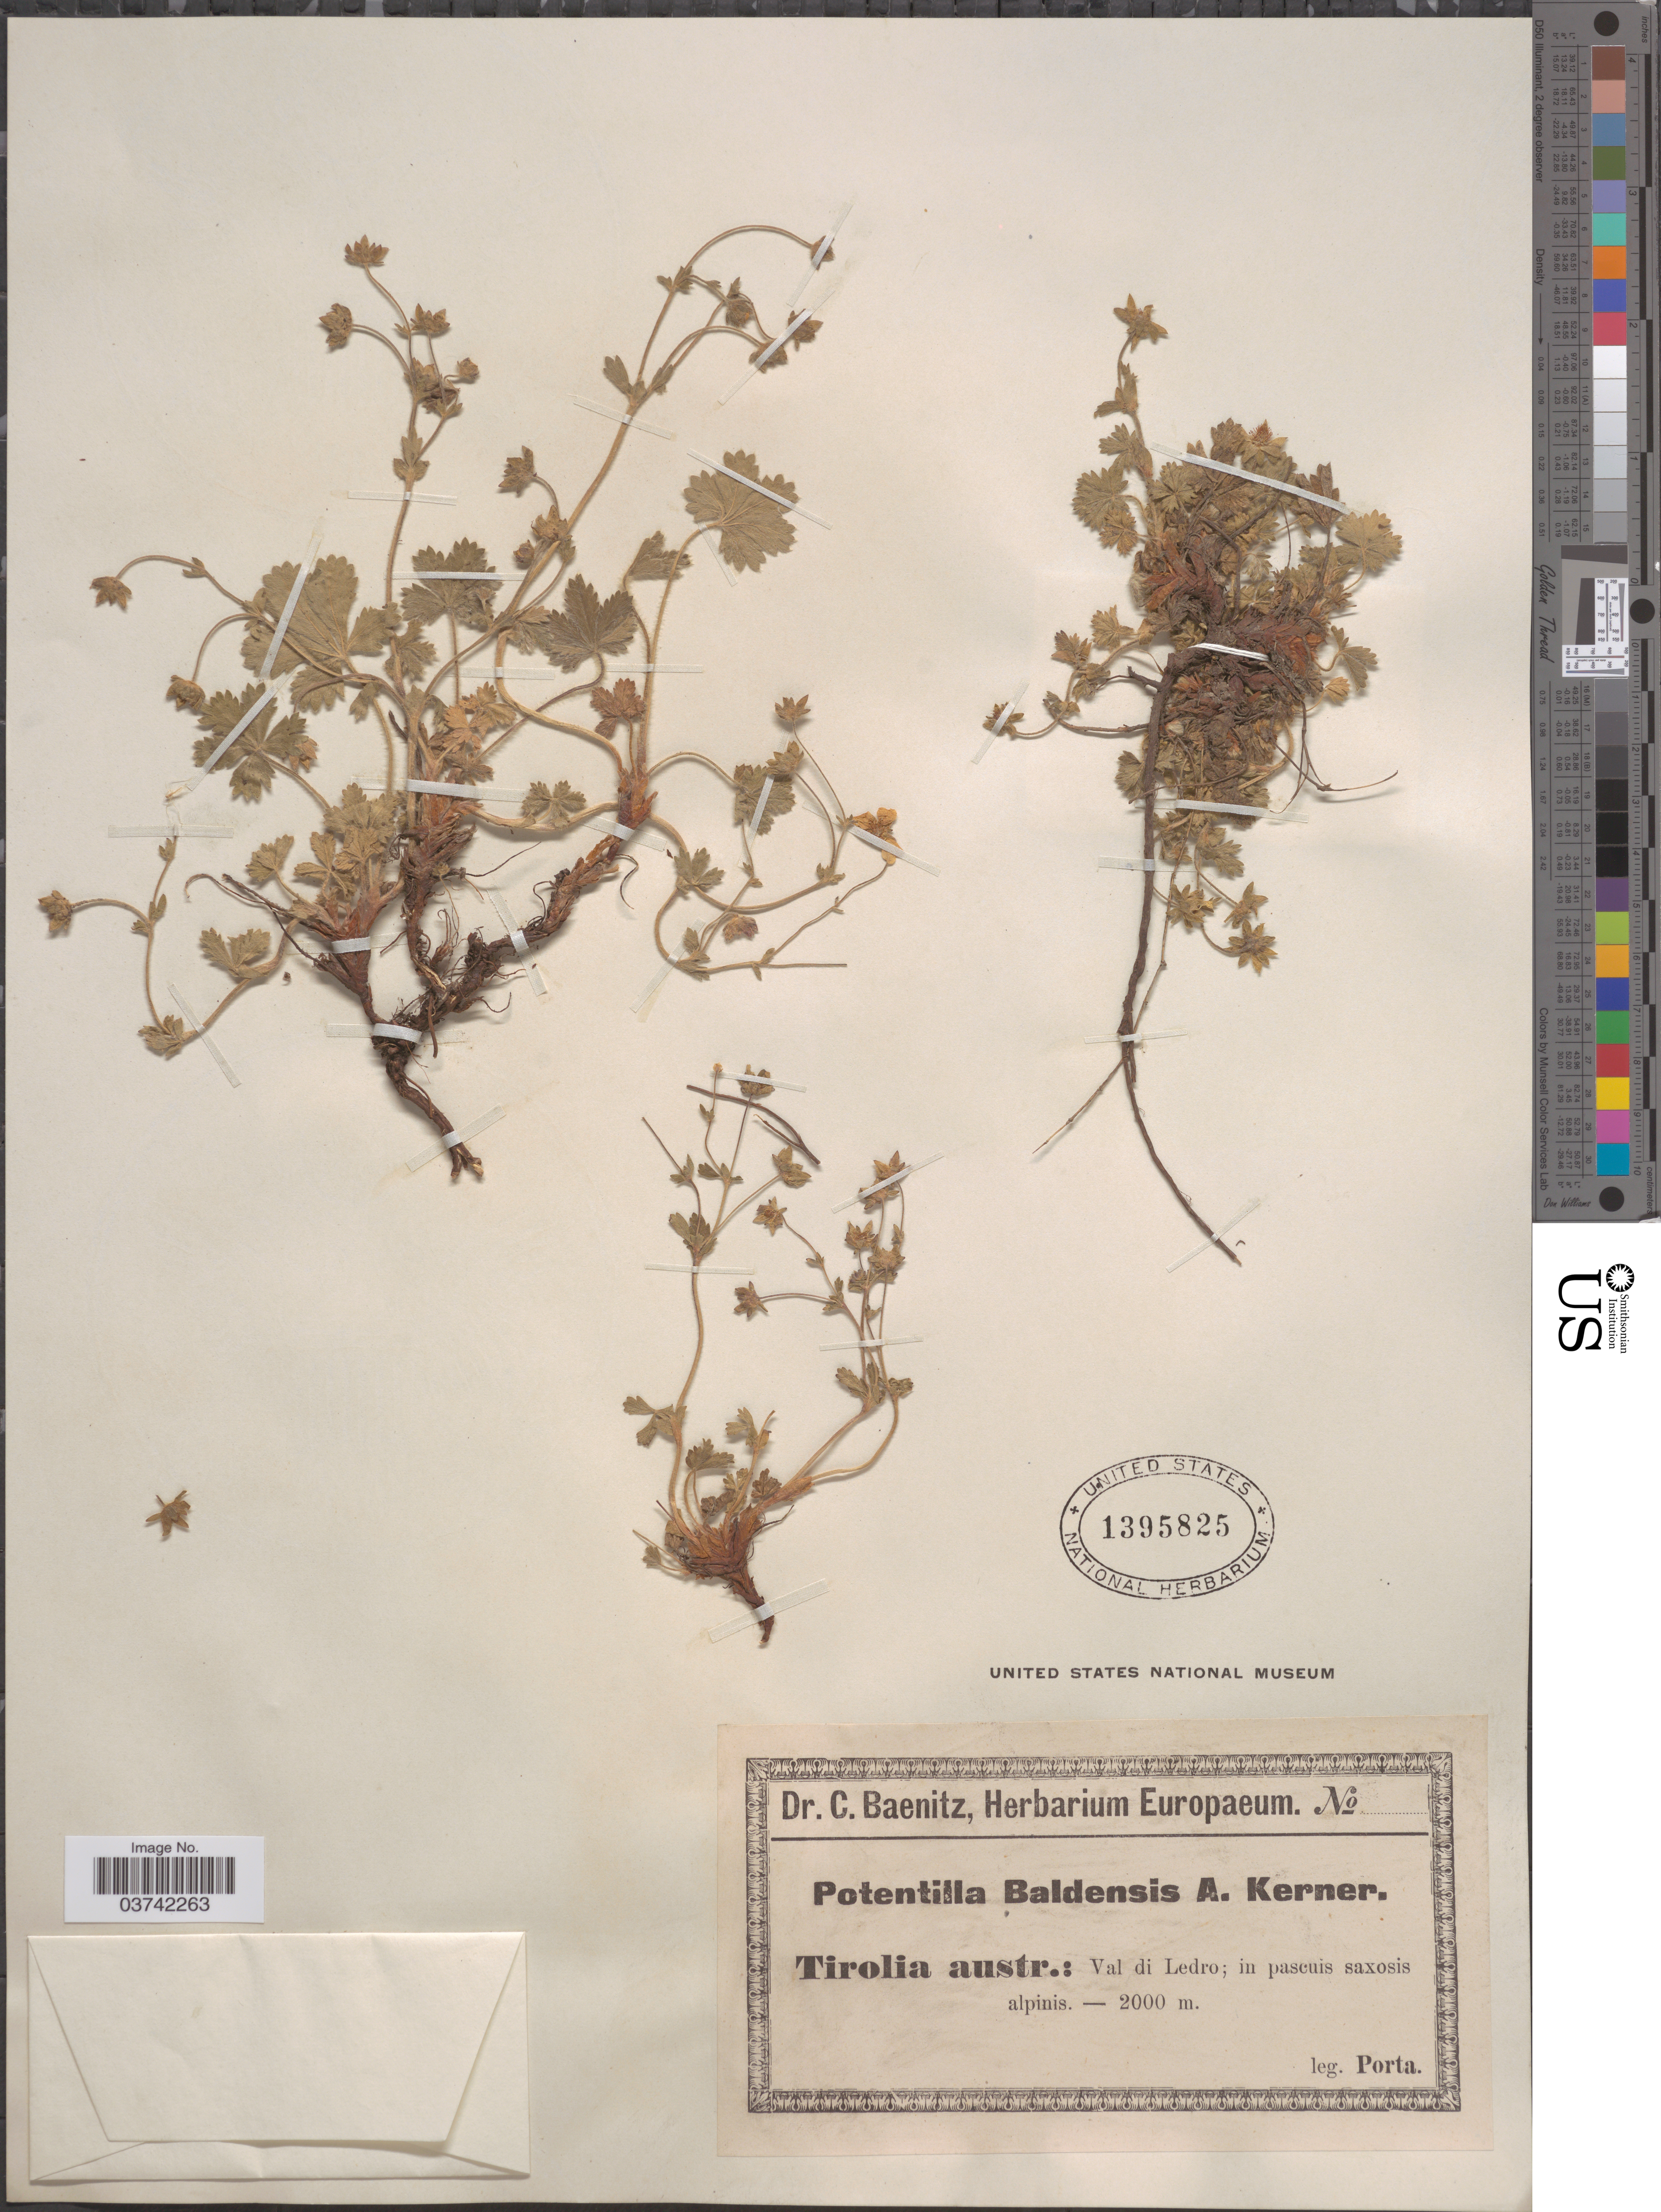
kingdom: Plantae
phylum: Tracheophyta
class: Magnoliopsida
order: Rosales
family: Rosaceae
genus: Potentilla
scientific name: Potentilla baldensis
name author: A. Kern.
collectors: -- Porta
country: Italy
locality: Tirolia austr.: Val di Ledro.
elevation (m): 2000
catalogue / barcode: US 1395825